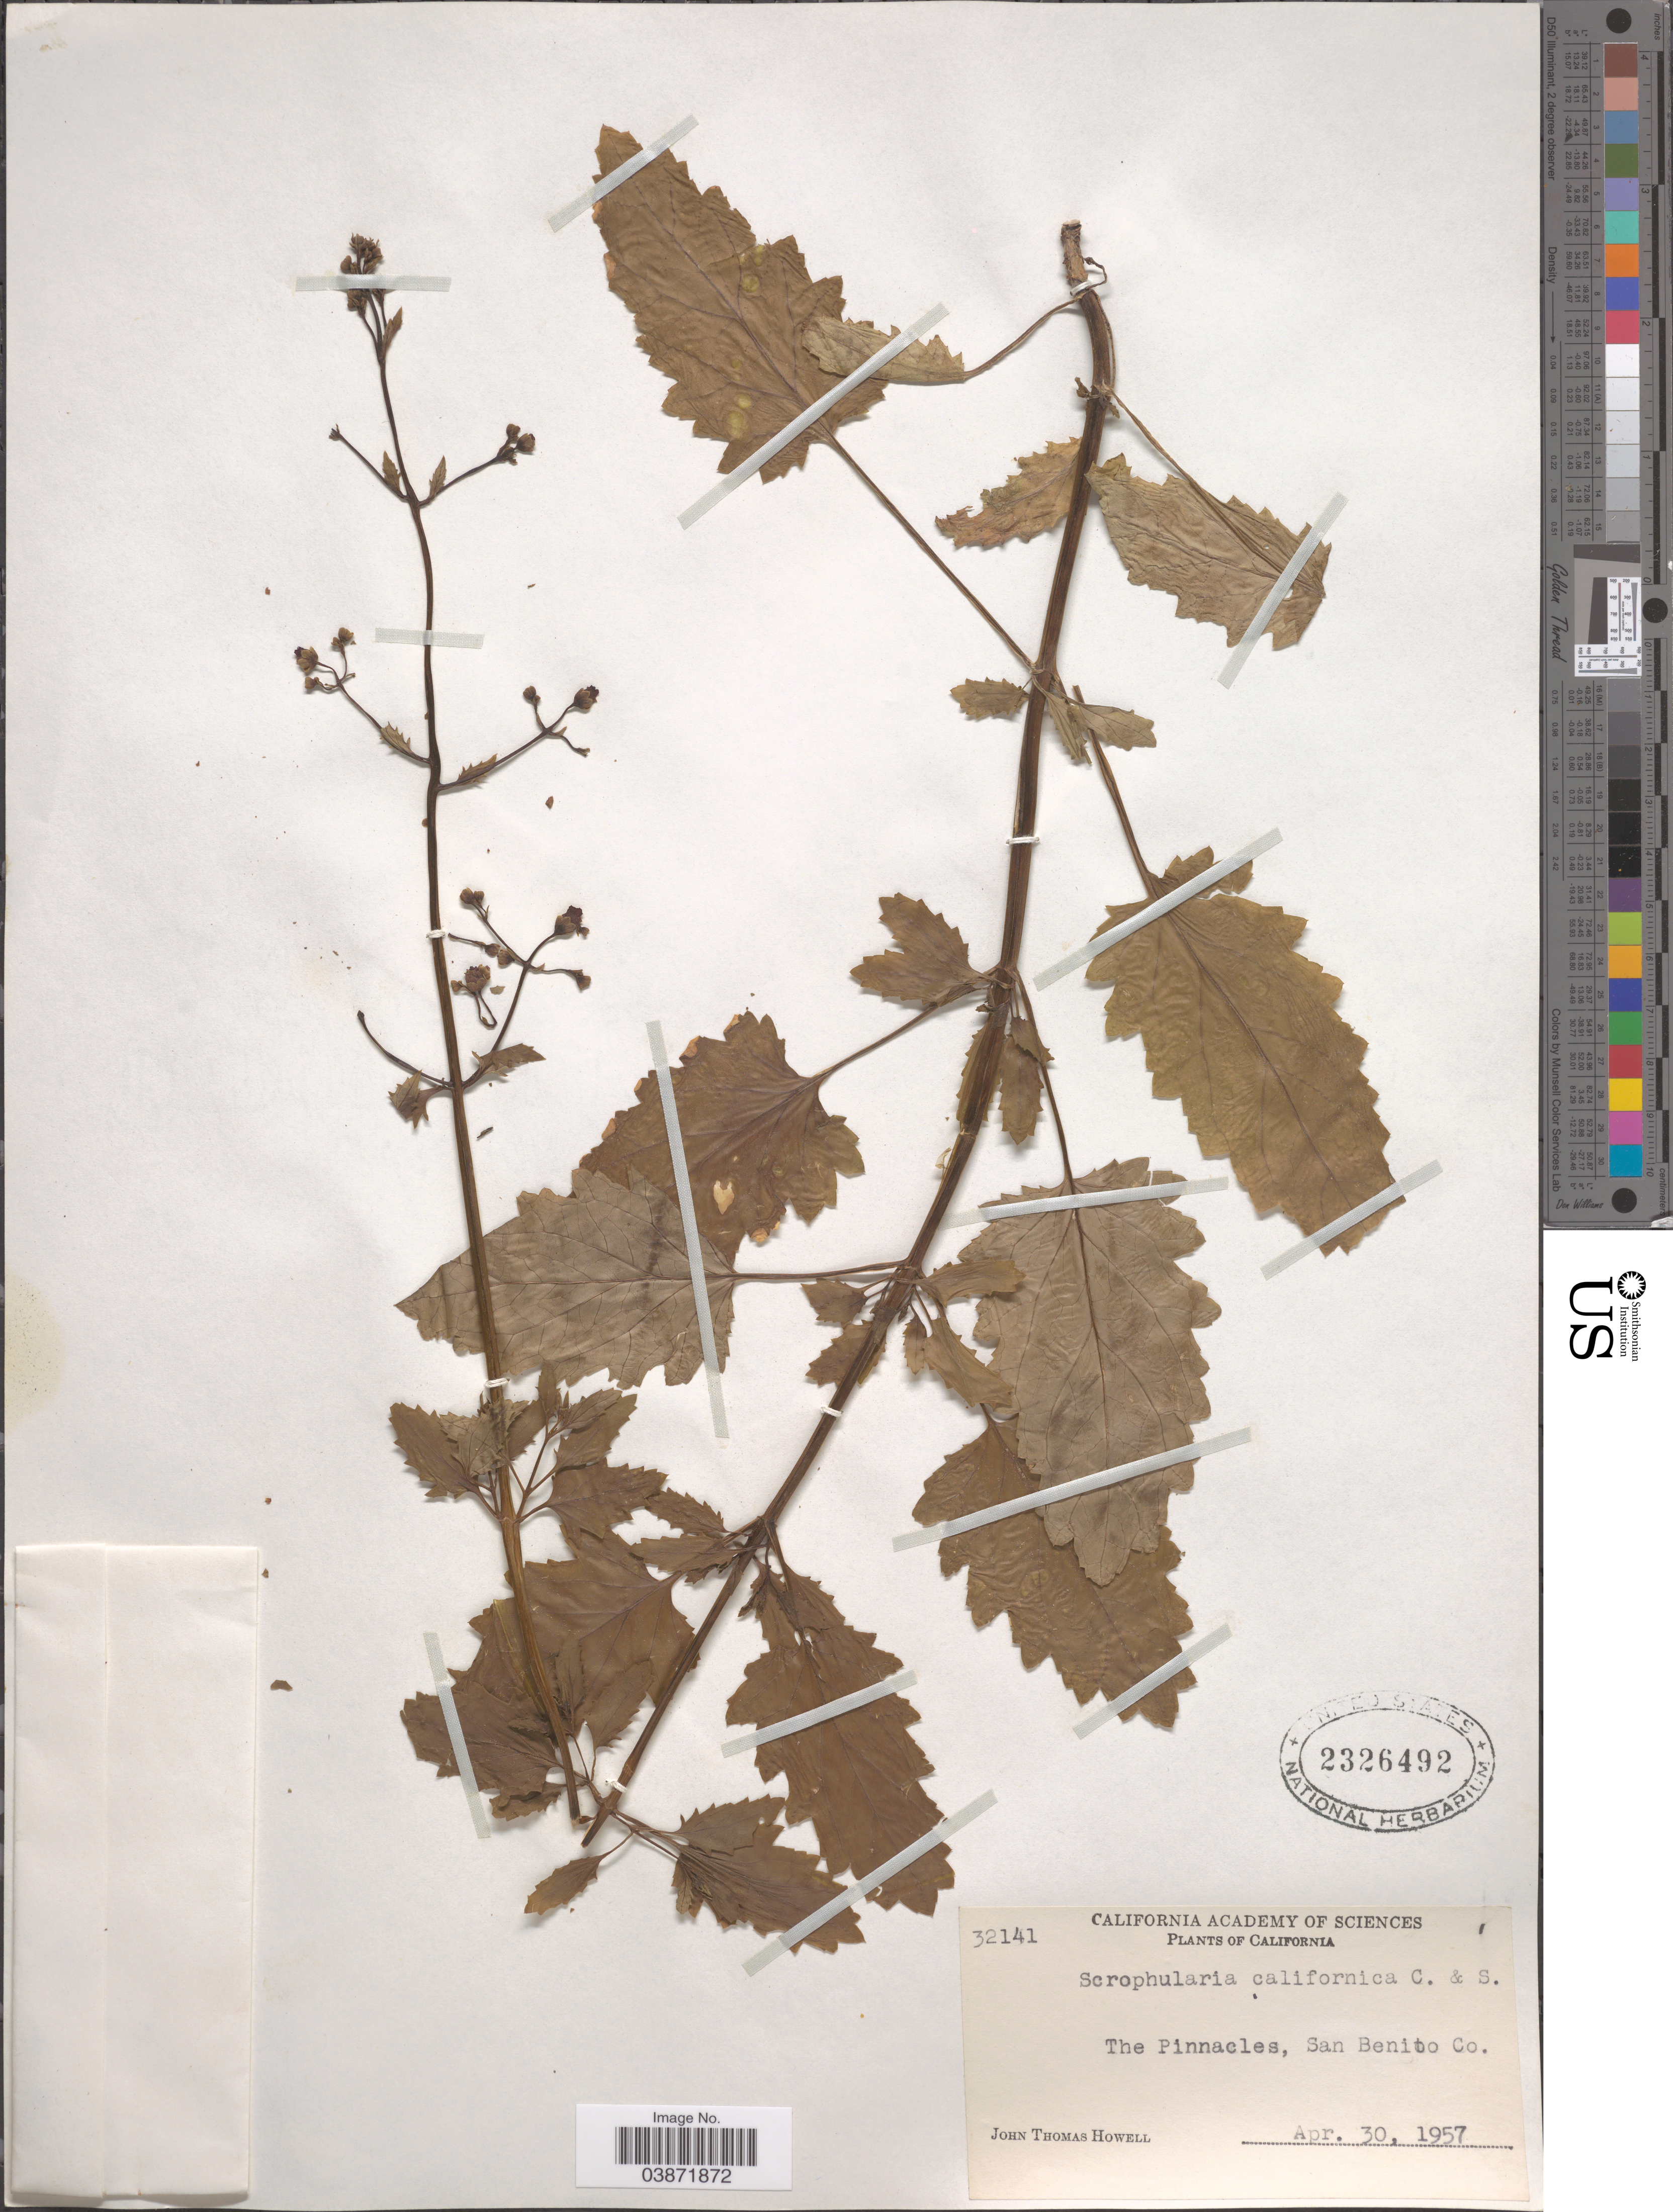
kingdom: Plantae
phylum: Tracheophyta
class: Magnoliopsida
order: Lamiales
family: Scrophulariaceae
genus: Scrophularia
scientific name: Scrophularia californica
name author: Cham. & Schltdl.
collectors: J. T. Howell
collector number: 32141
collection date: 1957-04-30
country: United States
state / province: California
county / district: San Benito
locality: The Pinnacles, San Benito Co.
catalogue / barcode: US 2326492